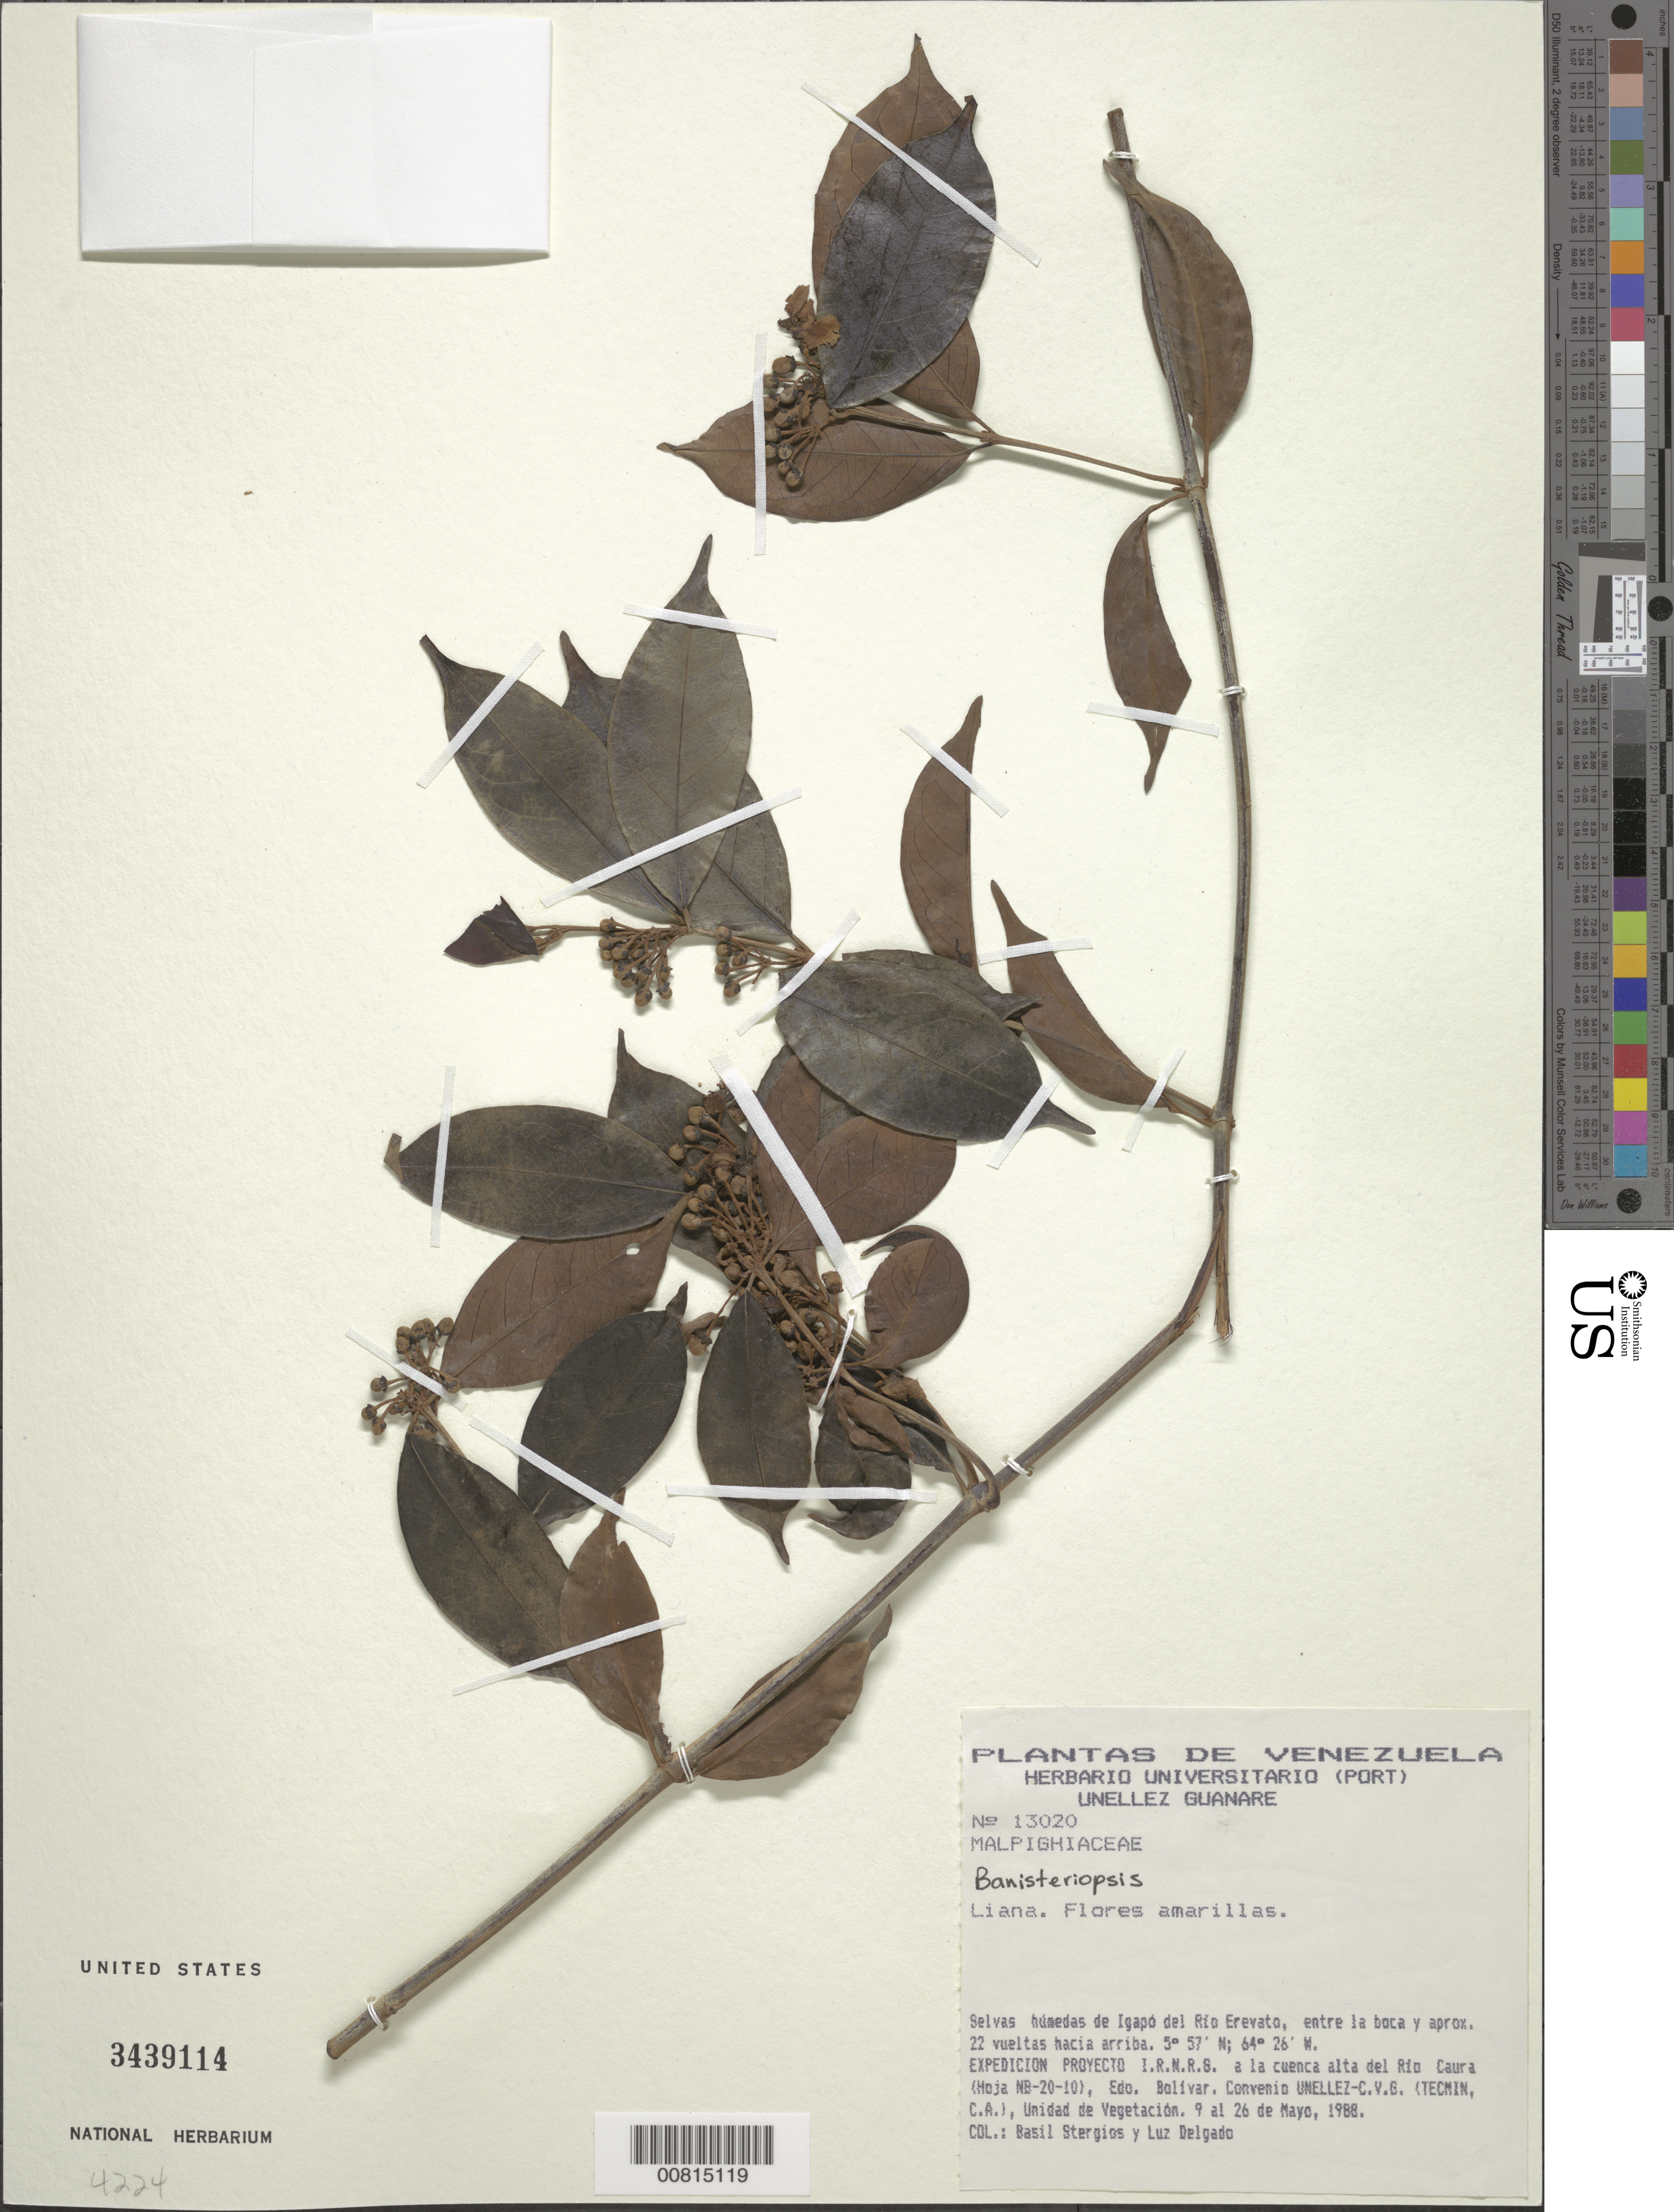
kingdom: Plantae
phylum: Tracheophyta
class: Magnoliopsida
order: Malpighiales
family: Malpighiaceae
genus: Banisteriopsis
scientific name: Banisteriopsis sp.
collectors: B. G. Stergios & L. Delgado V.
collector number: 13020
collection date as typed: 9-May-88 to 26-May-88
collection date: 1988-05-09/1988-05-26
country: Venezuela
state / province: Bolívar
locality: Igapó del río Erevato, entre la boca y aprox. 22 vueltas hacia arriba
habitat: Selvas húmedas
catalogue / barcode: US 3439114